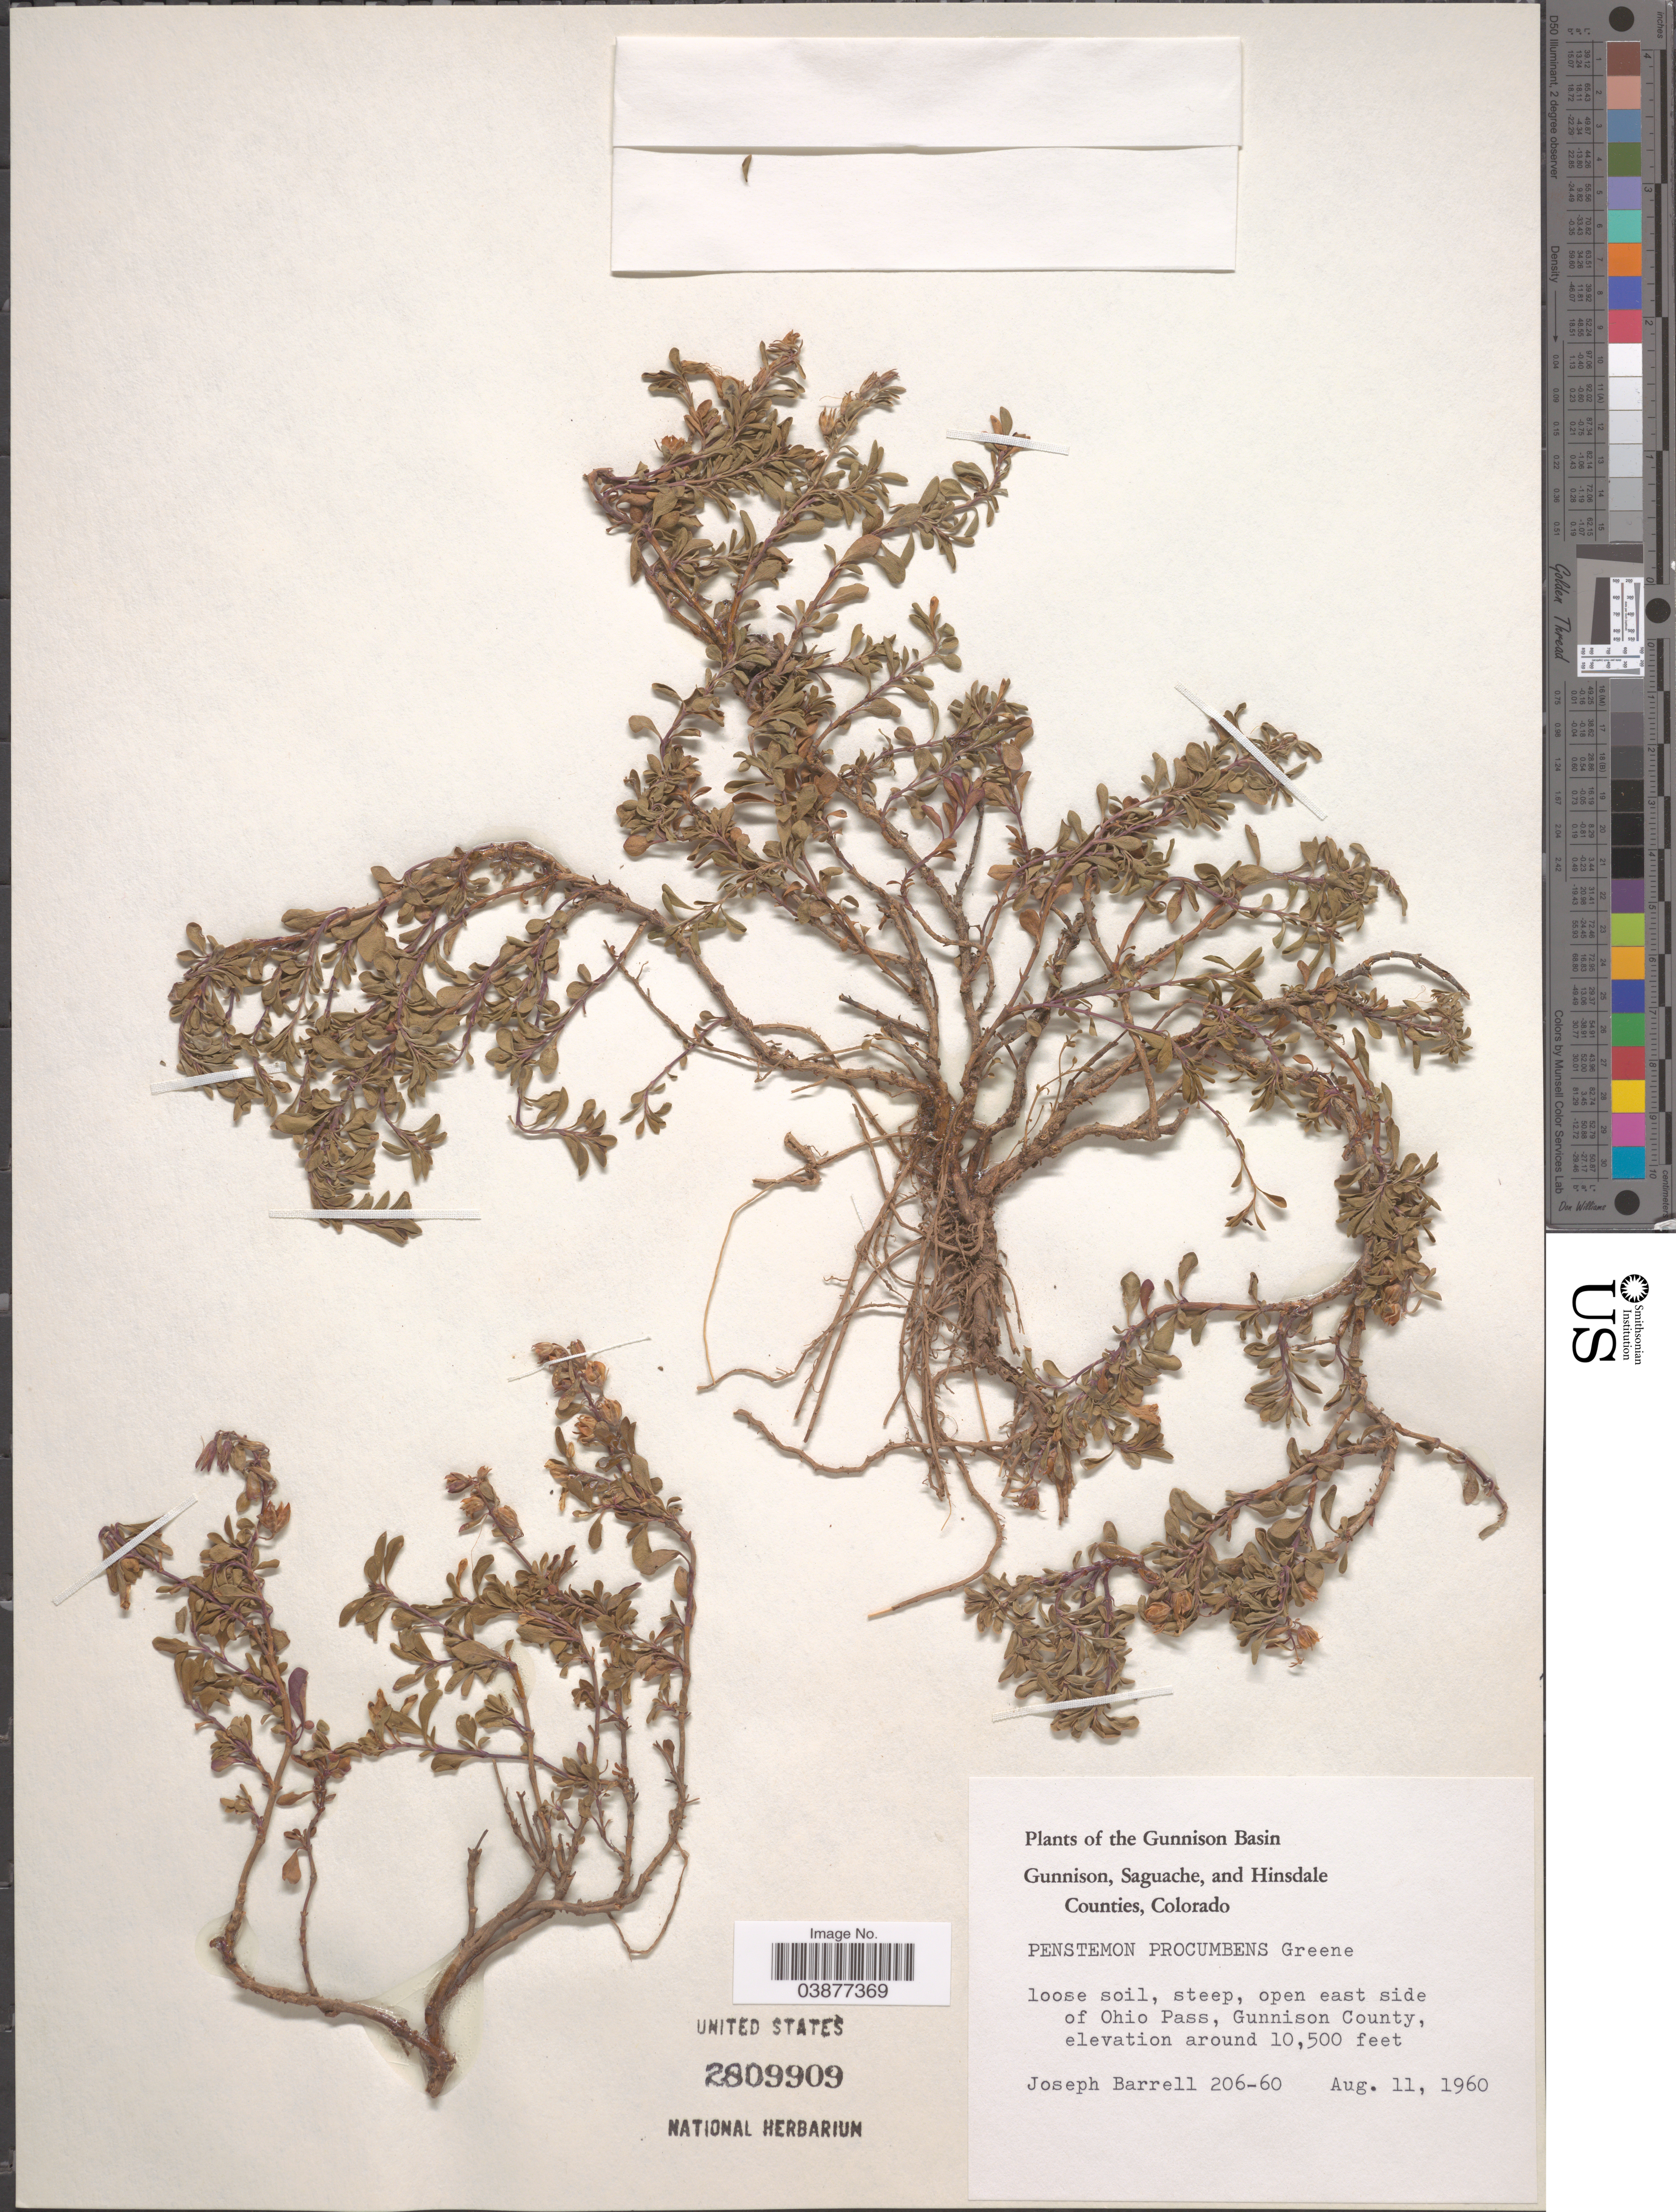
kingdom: Plantae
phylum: Tracheophyta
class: Magnoliopsida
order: Lamiales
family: Plantaginaceae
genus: Penstemon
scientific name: Penstemon procumbens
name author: Greene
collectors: J. Barrell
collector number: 206-60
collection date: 1960-08-11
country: United States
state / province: Colorado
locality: Gunnison Basin. Open east side of Ohio Pass, Gunnison County.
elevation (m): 3200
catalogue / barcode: US 2809909